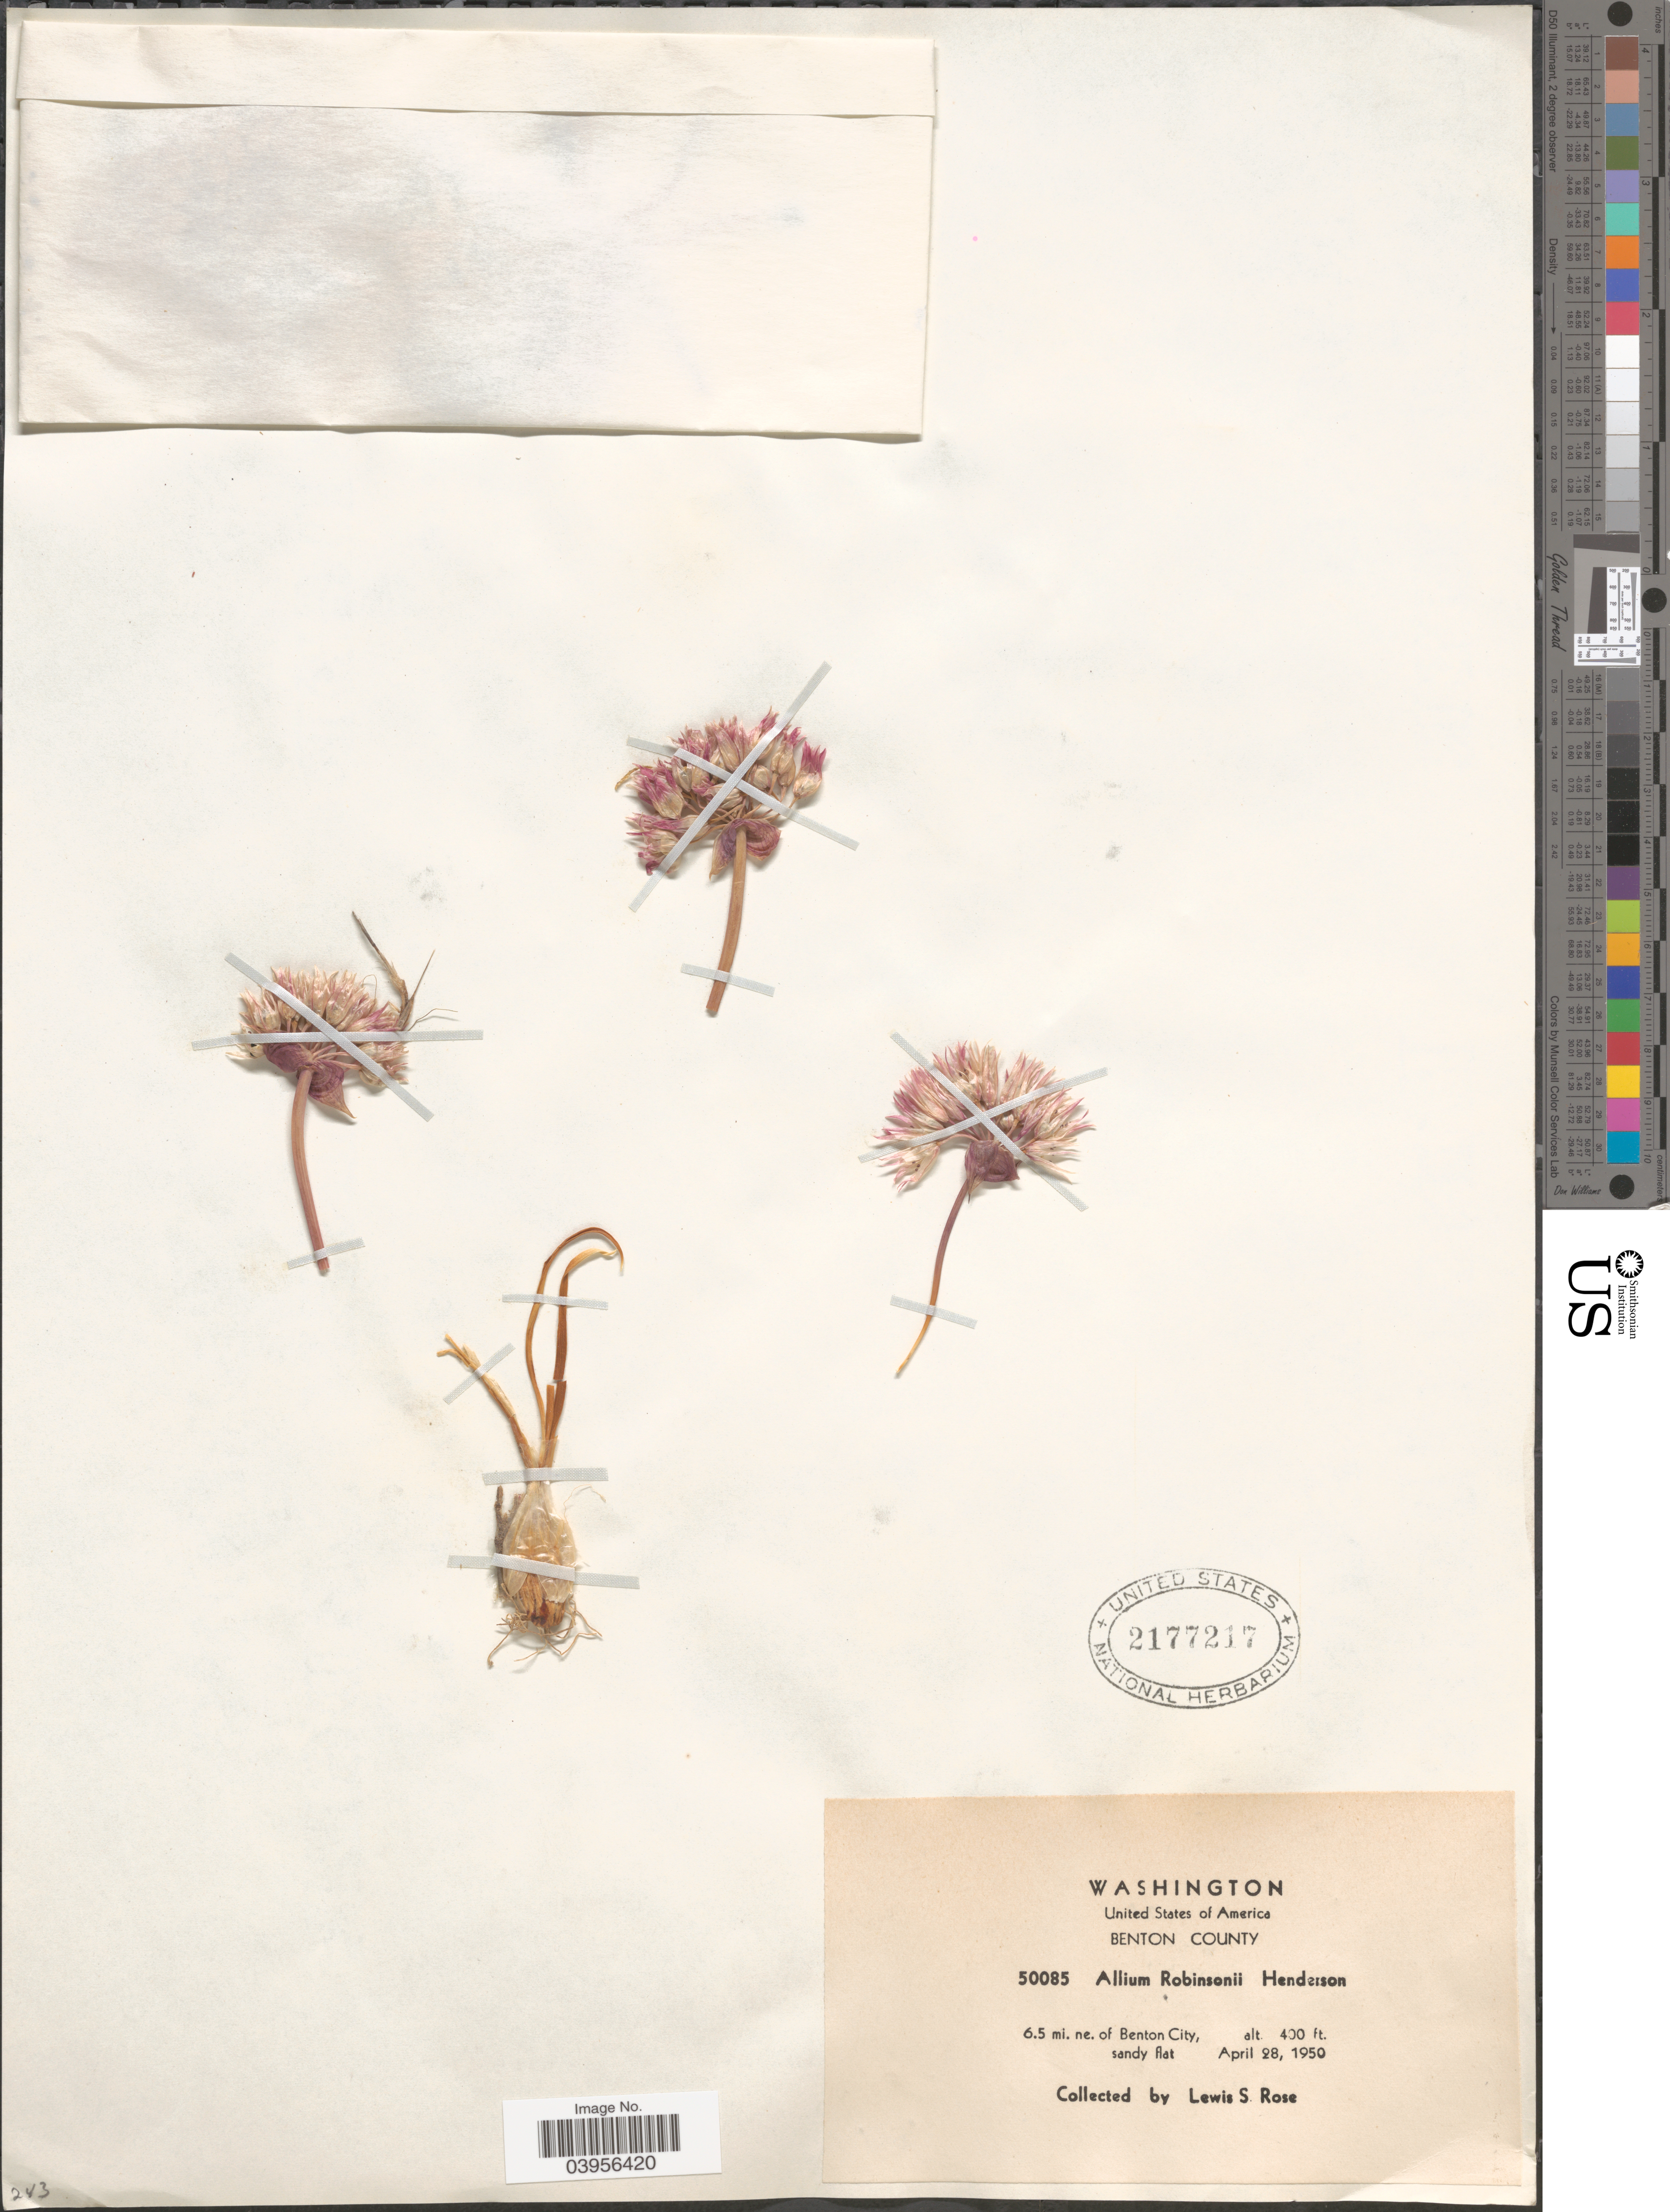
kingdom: Plantae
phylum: Tracheophyta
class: Liliopsida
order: Asparagales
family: Amaryllidaceae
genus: Allium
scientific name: Allium robinsonii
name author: L.F. Hend.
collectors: L. S. Rose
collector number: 50085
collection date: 1950-04-28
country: United States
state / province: Washington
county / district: Benton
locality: Benton County. 6.5 mi. ne. of Benton City.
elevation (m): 122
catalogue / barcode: US 2177217